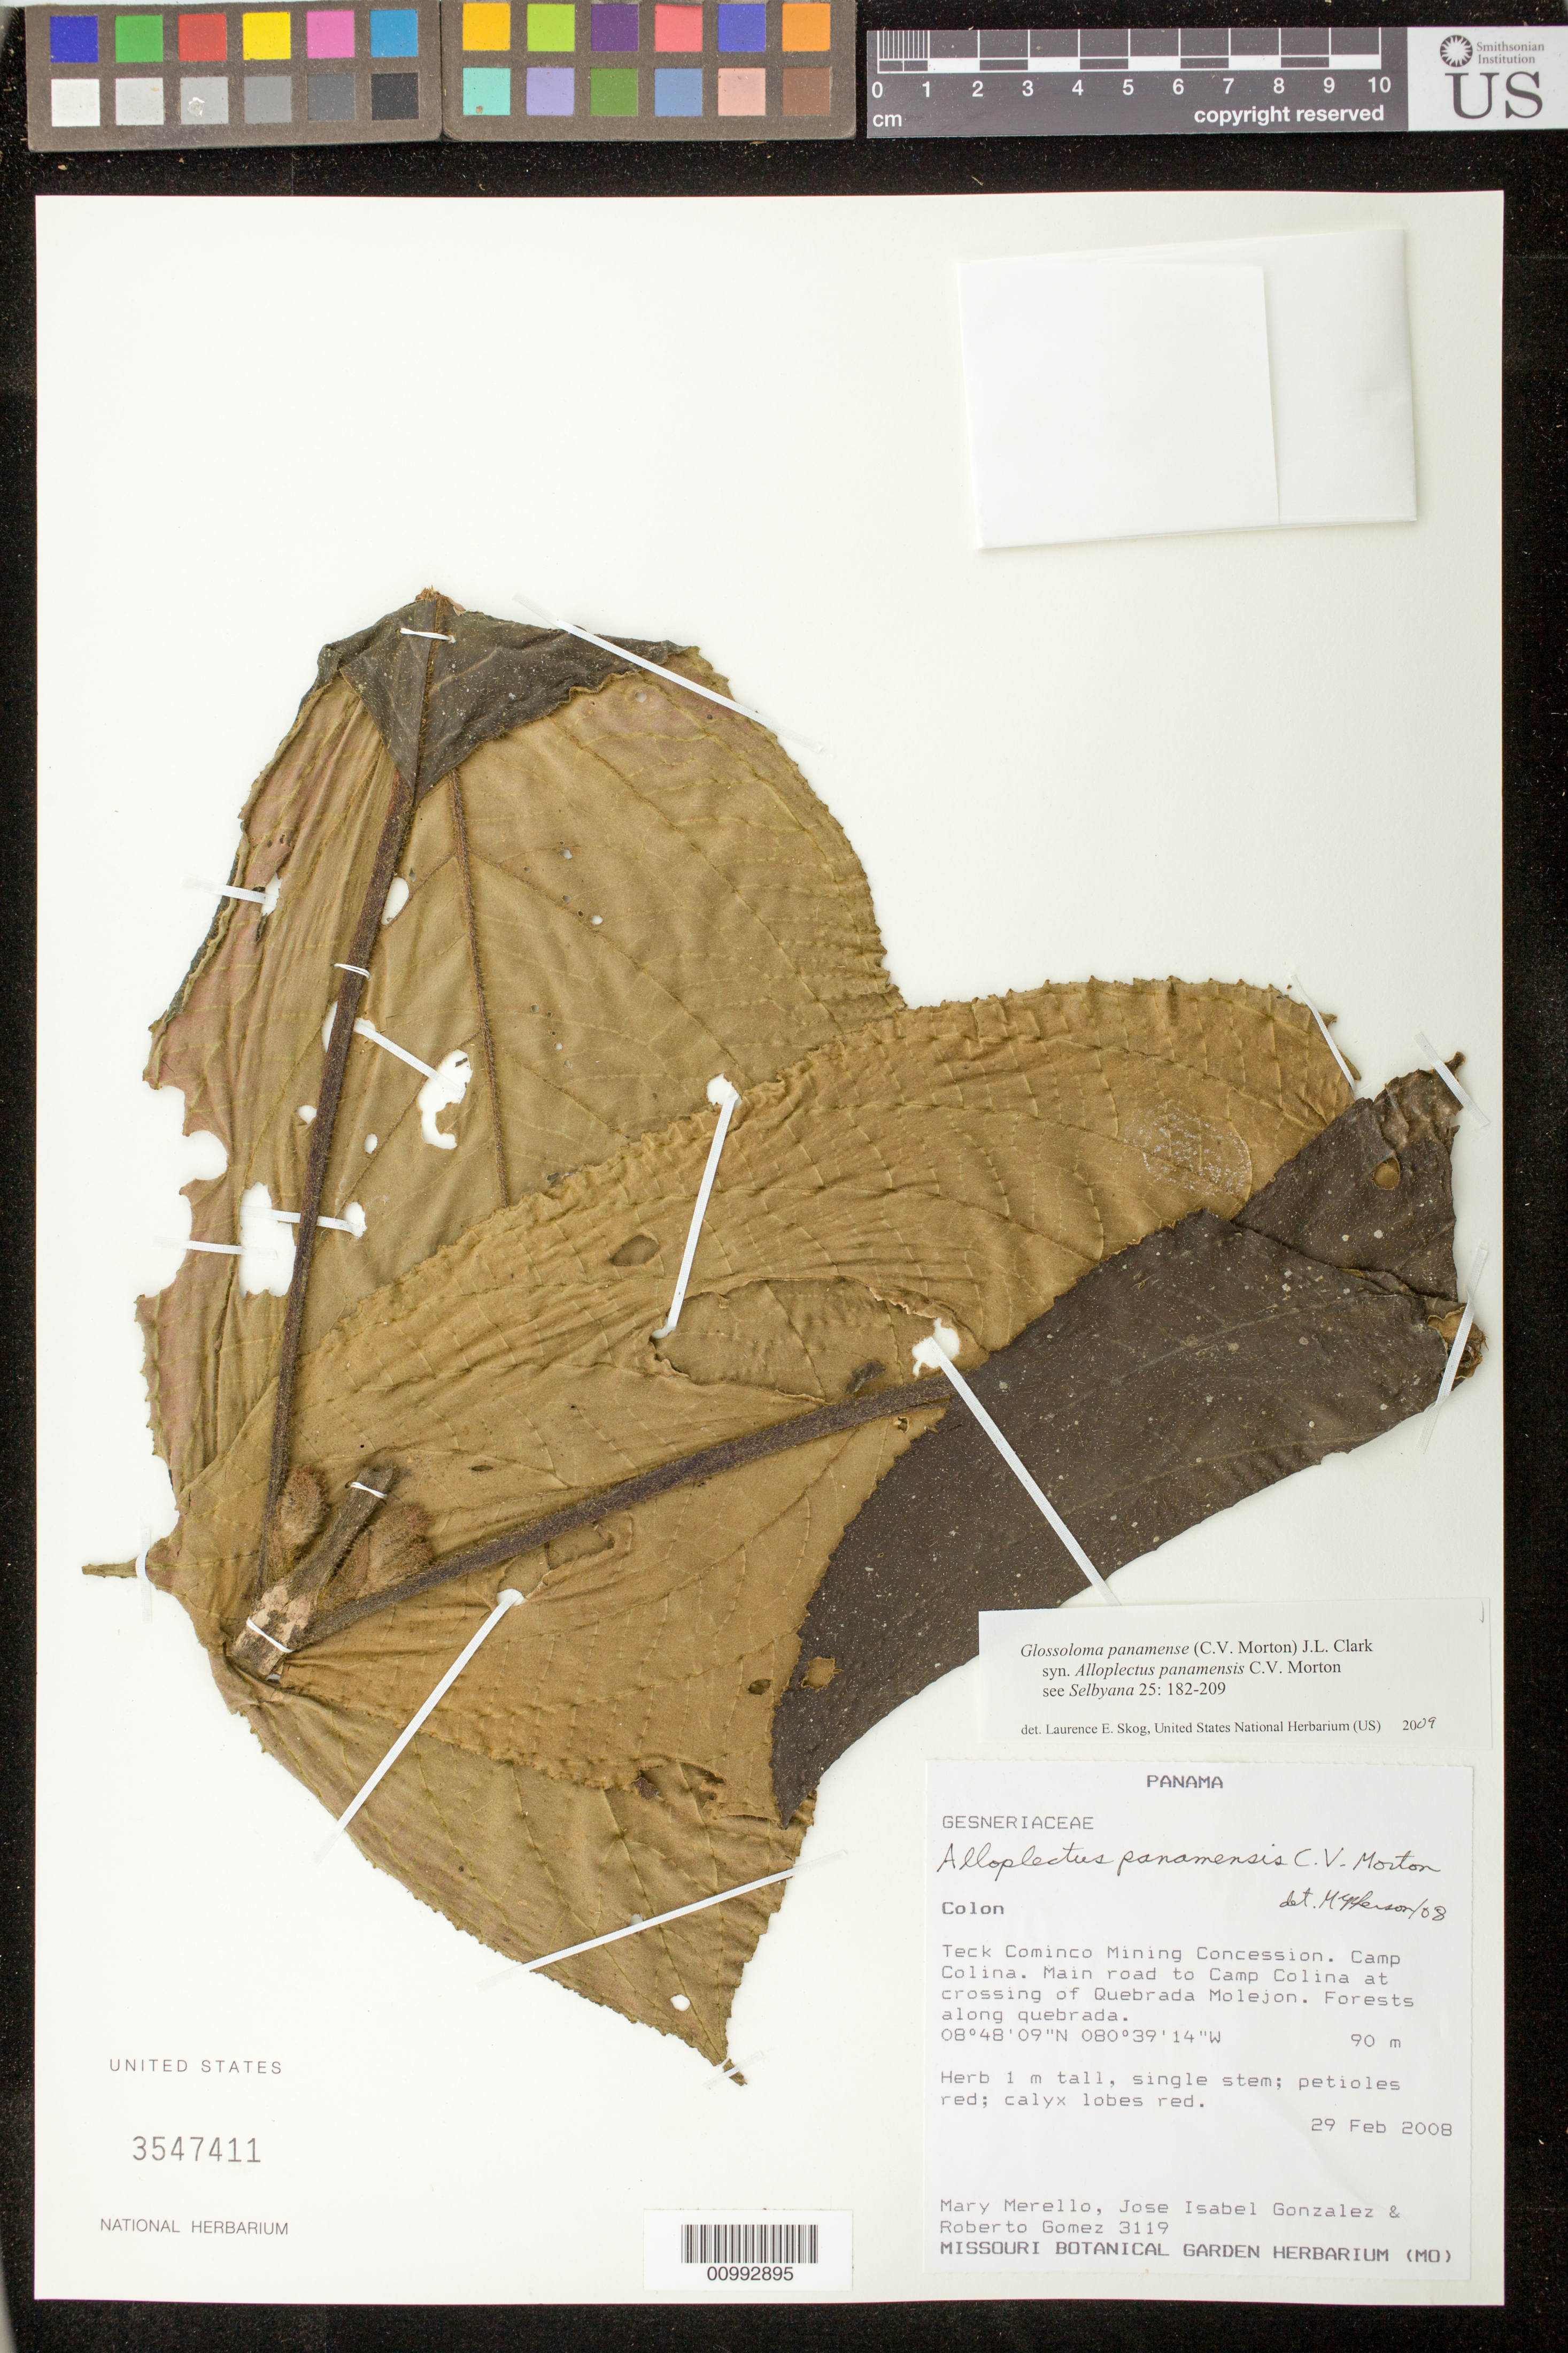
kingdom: Plantae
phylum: Tracheophyta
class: Magnoliopsida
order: Lamiales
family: Gesneriaceae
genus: Glossoloma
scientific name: Glossoloma panamense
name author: (C.V. Morton) J.L. Clark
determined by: Skog, Laurence E.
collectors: M. Merello & et al.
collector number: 3119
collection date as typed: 29 Feb 2008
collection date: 2008-02-29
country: Panama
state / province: Colón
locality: Teck Cominco Mining Concession, Camp Colina, main road to Camp Colina at crossing of Quebrada Molejon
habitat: Forests along quebrada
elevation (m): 90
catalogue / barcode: US 3547411